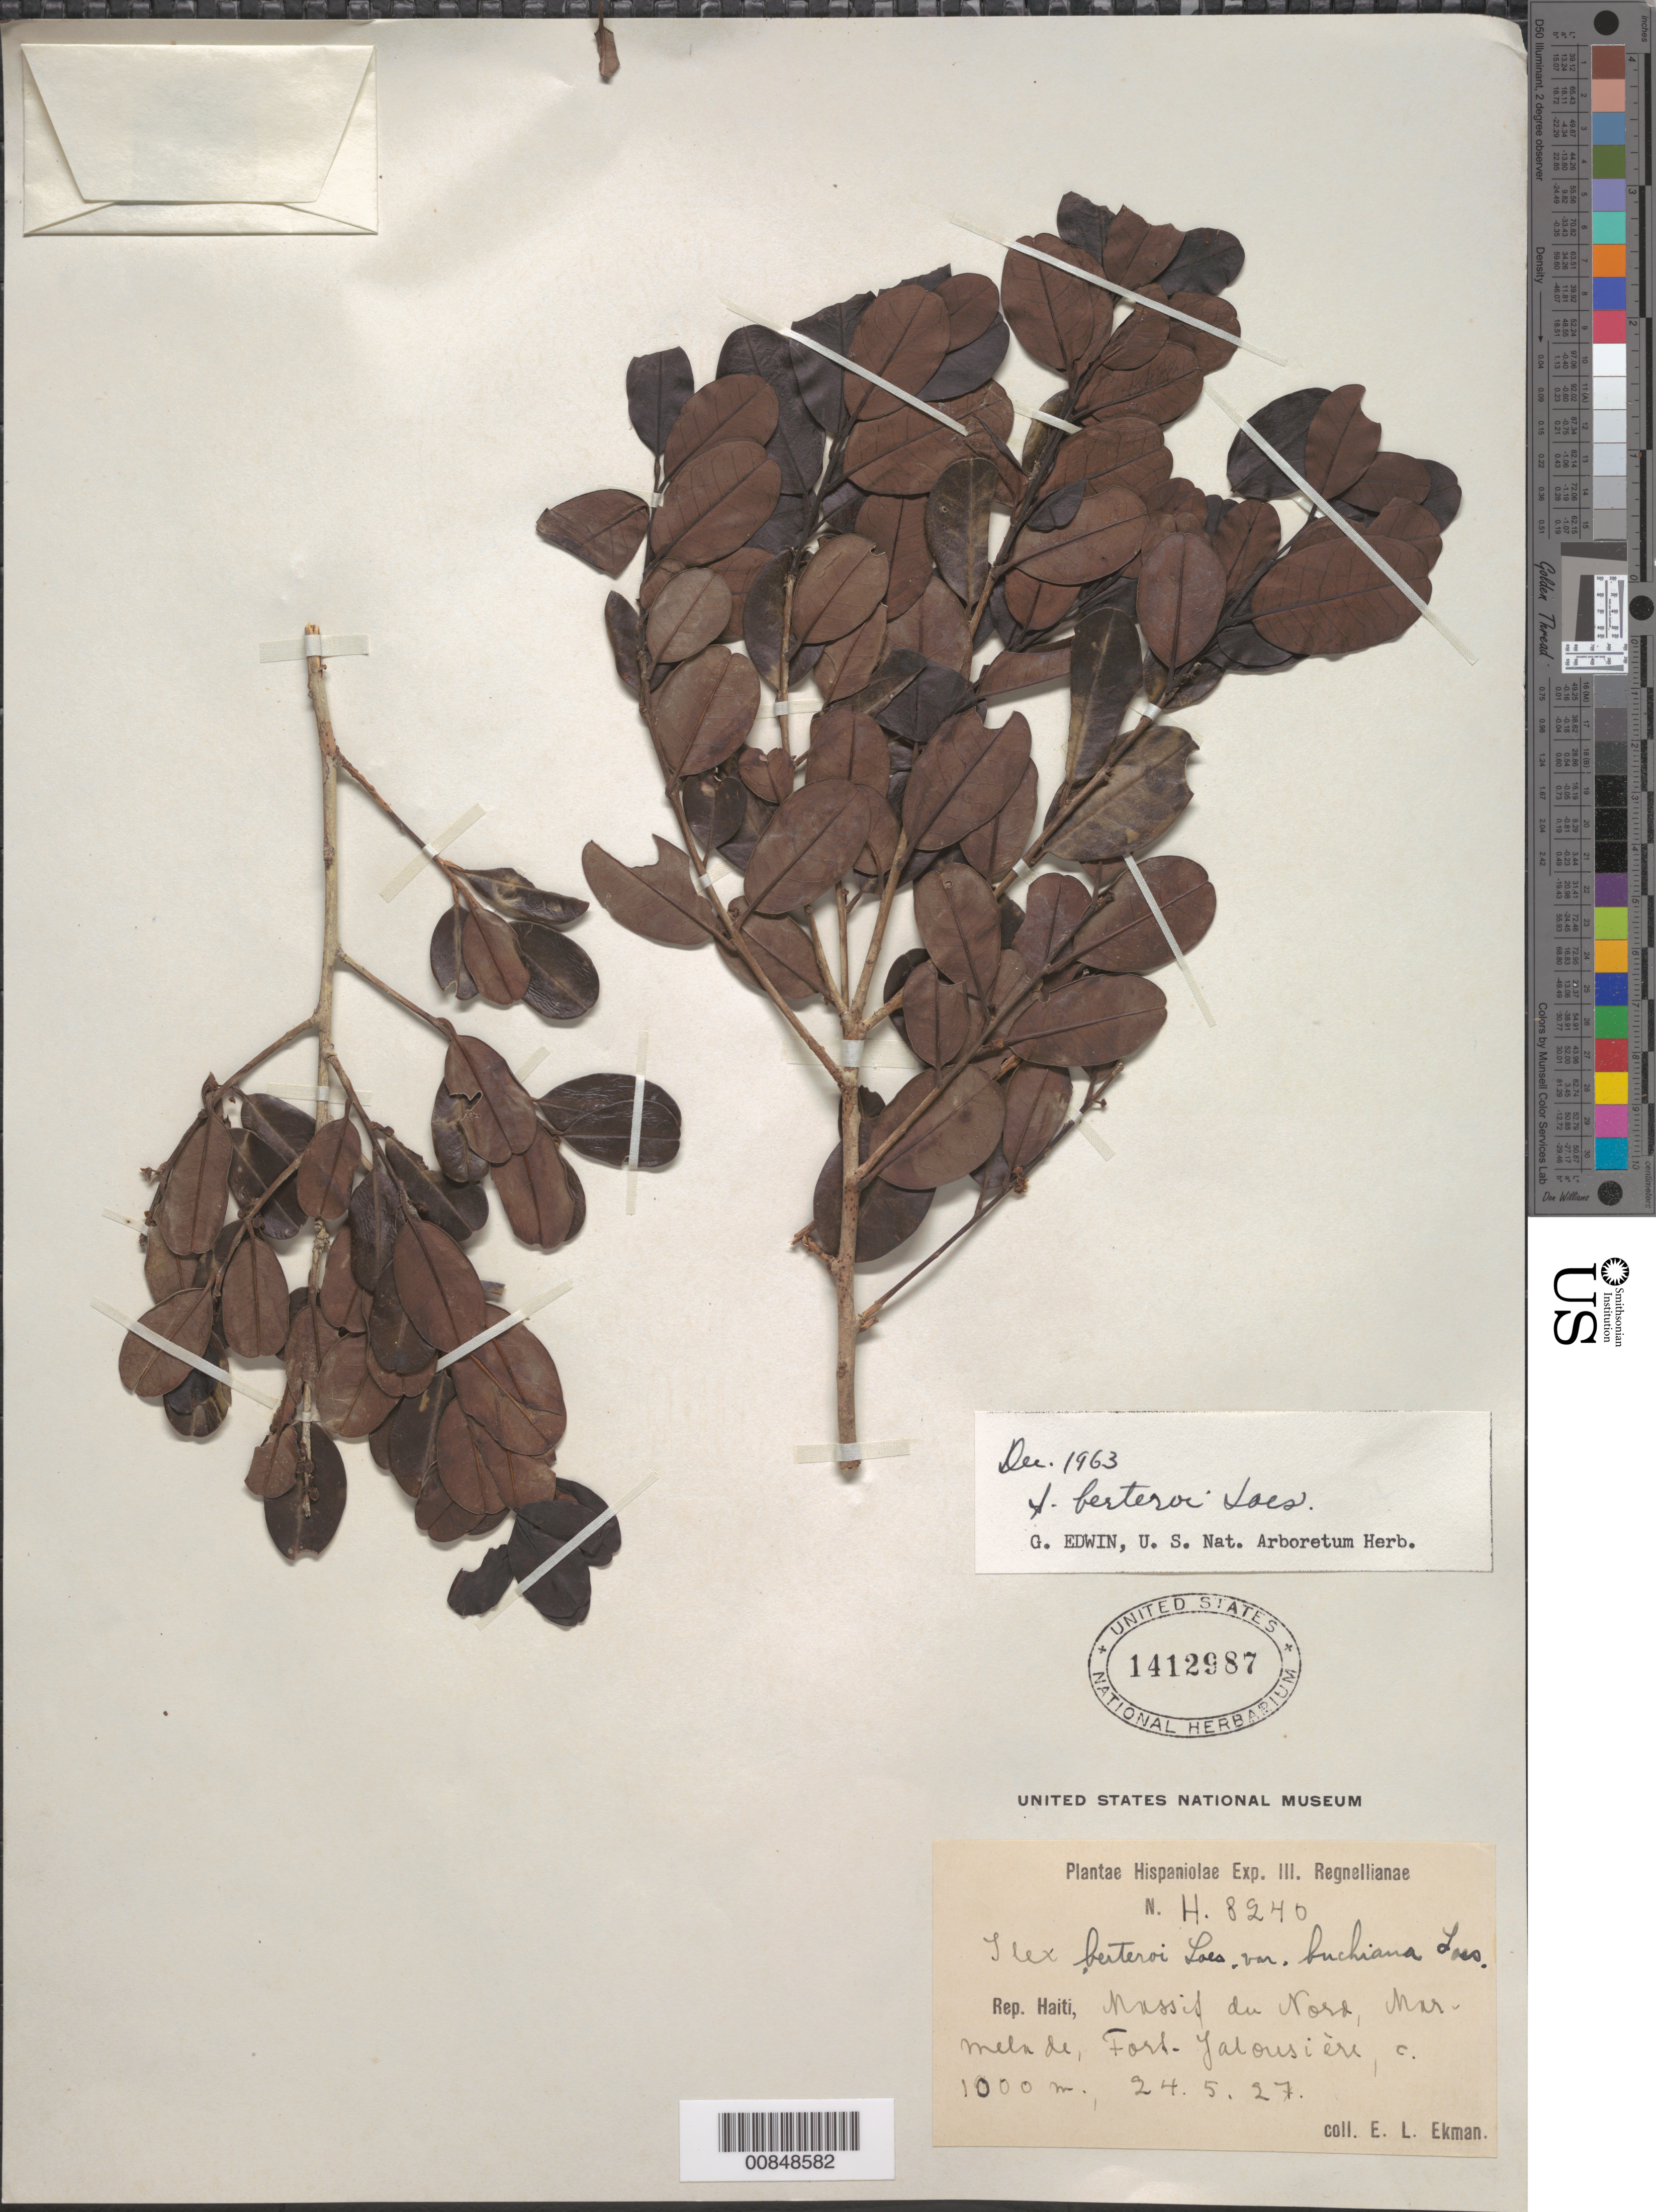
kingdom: Plantae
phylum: Tracheophyta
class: Magnoliopsida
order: Aquifoliales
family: Aquifoliaceae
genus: Ilex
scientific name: Ilex berteroi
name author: Loes.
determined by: Edwin, G.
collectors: E. L. Ekman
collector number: H 8240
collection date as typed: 24 May 1927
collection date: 1927-05-24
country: Haiti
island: Hispaniola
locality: Massif du Nord, Marmelade, Fort-Yalousière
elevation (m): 1000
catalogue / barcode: US 1412987